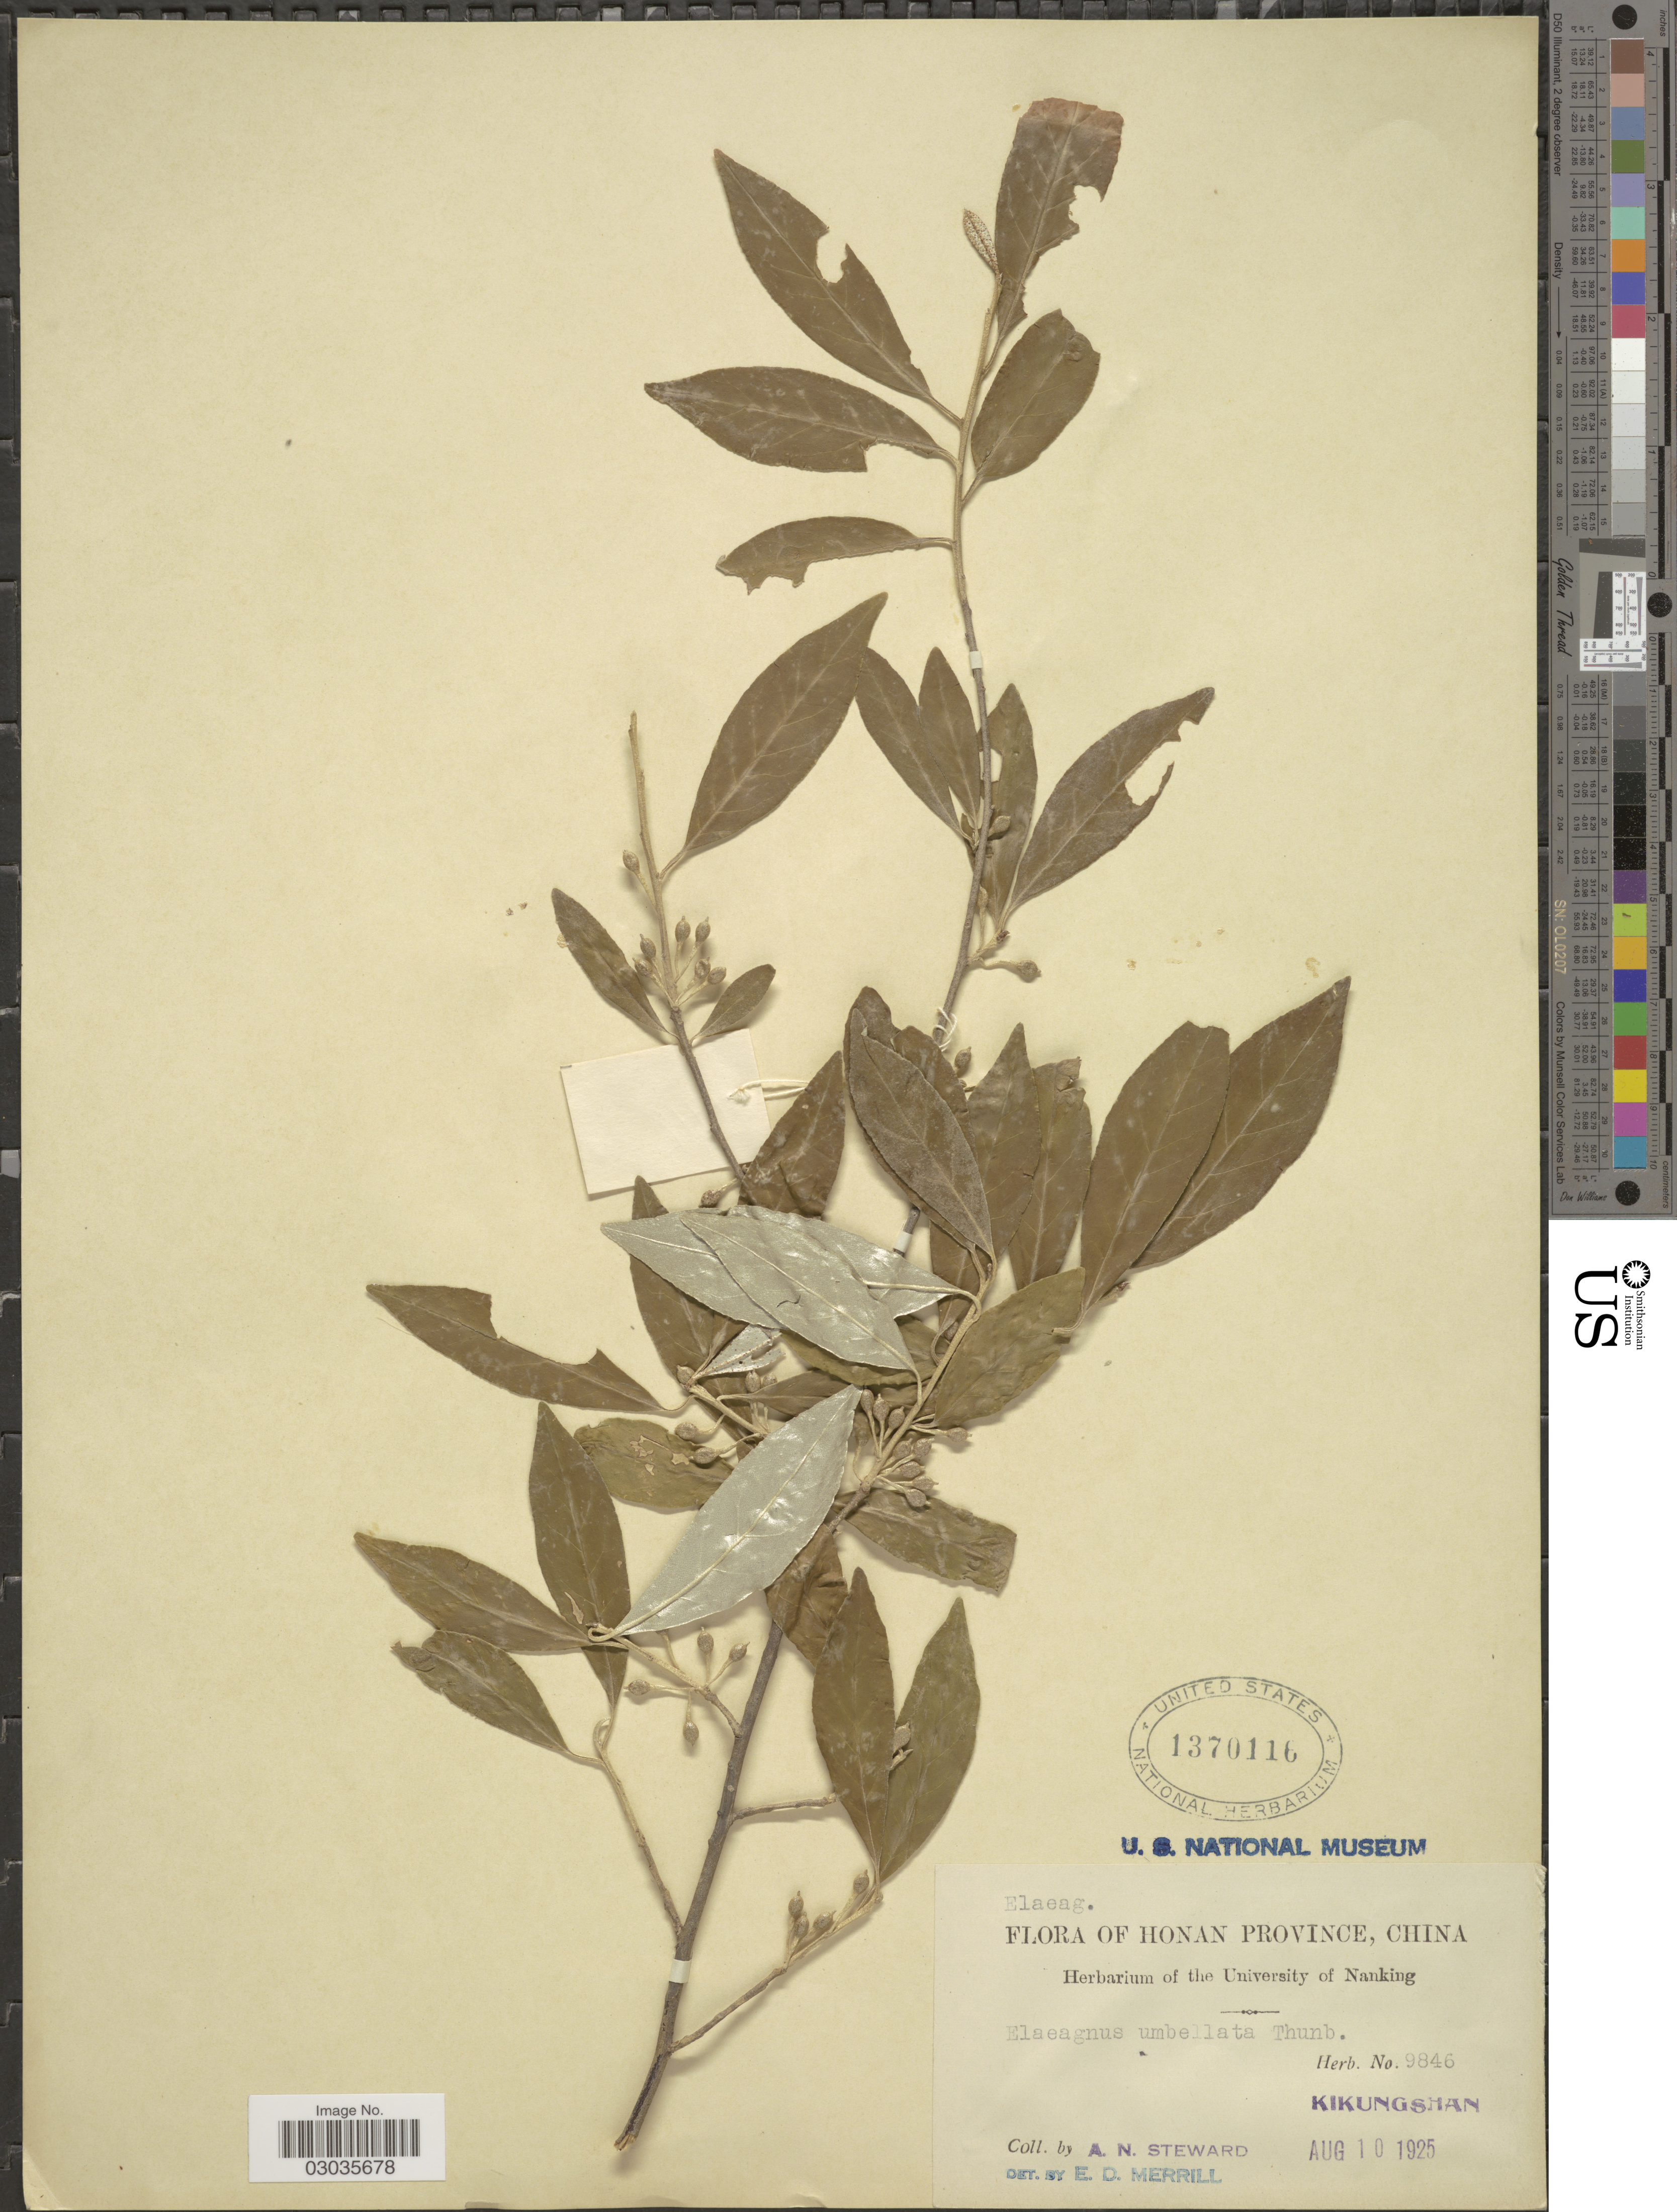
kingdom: Plantae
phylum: Tracheophyta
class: Magnoliopsida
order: Rosales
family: Elaeagnaceae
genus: Elaeagnus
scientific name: Elaeagnus umbellata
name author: Thunb.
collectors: A. N. Steward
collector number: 9846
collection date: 1925-08-10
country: China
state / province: Henan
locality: Honan Province. Kikungshan.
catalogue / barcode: US 1370116